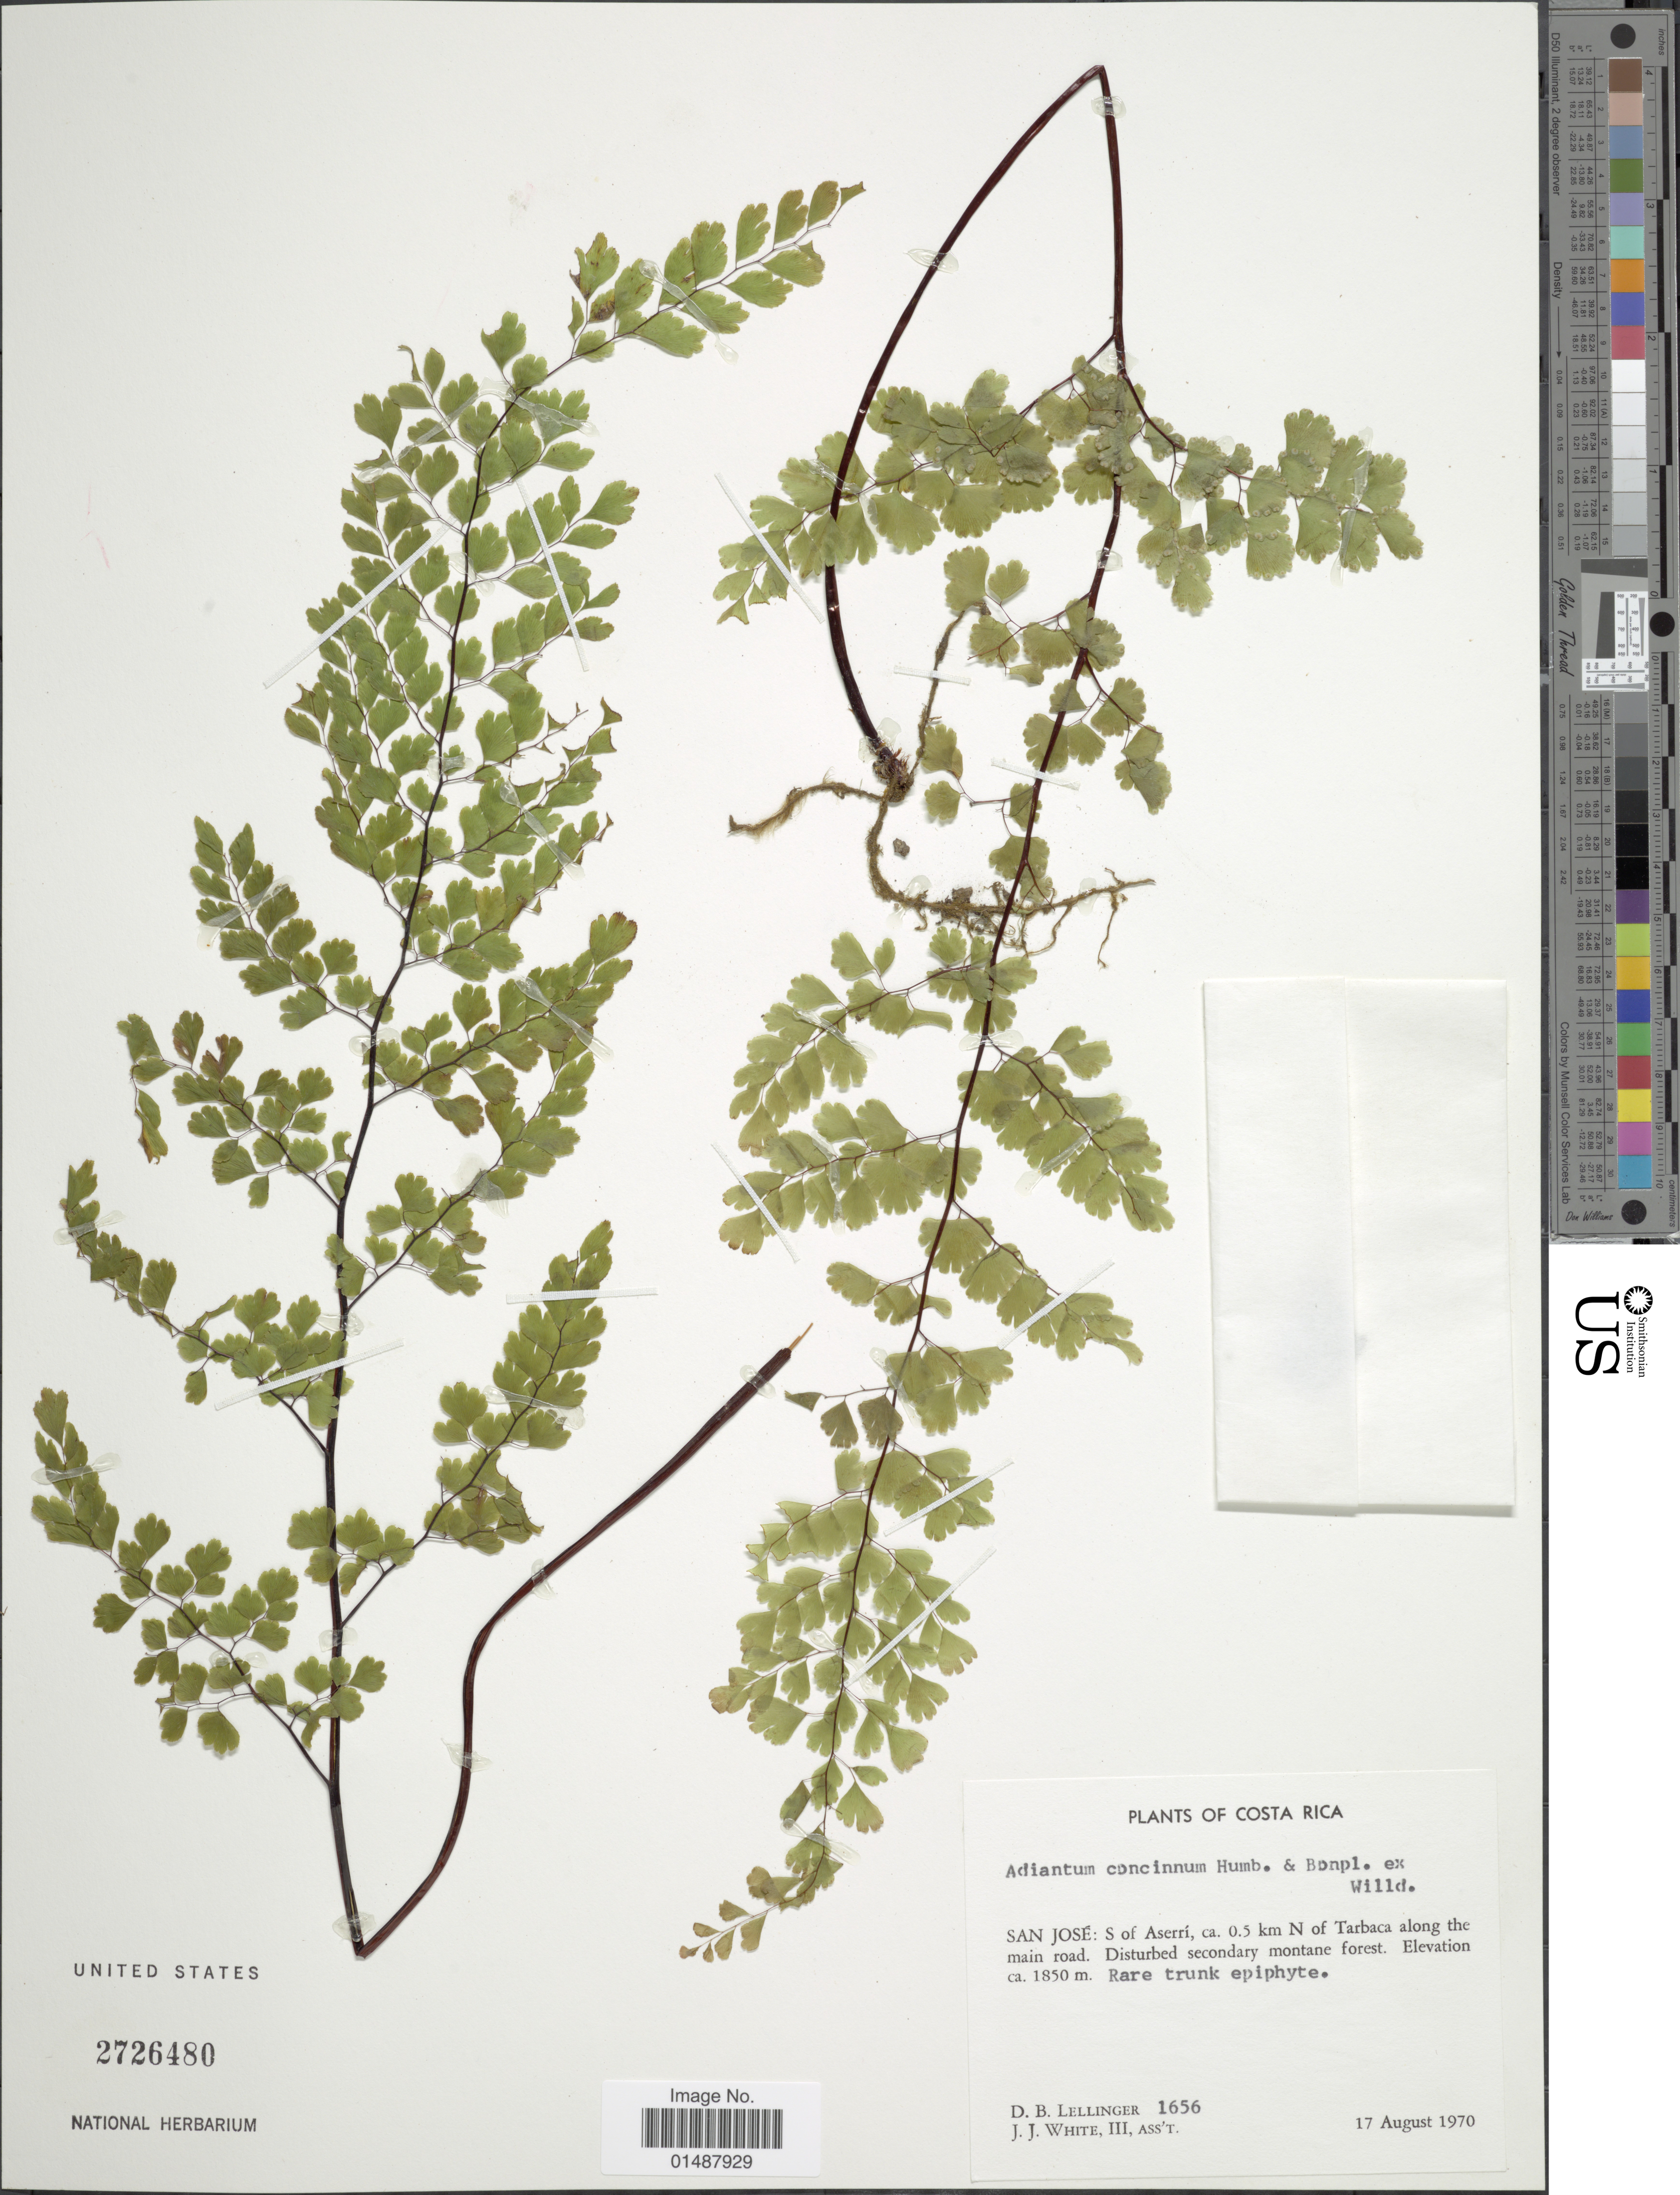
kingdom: Plantae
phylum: Tracheophyta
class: Polypodiopsida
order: Polypodiales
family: Pteridaceae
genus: Adiantum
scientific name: Adiantum concinnum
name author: Humb. & Bonpl. ex Willd.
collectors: D. B. Lellinger & J. J. White III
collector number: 1656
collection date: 1970-08-17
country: Costa Rica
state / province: San José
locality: S of Aserri, ca. 0.5 km N of Tarbaca along the main road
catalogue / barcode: US 2726480